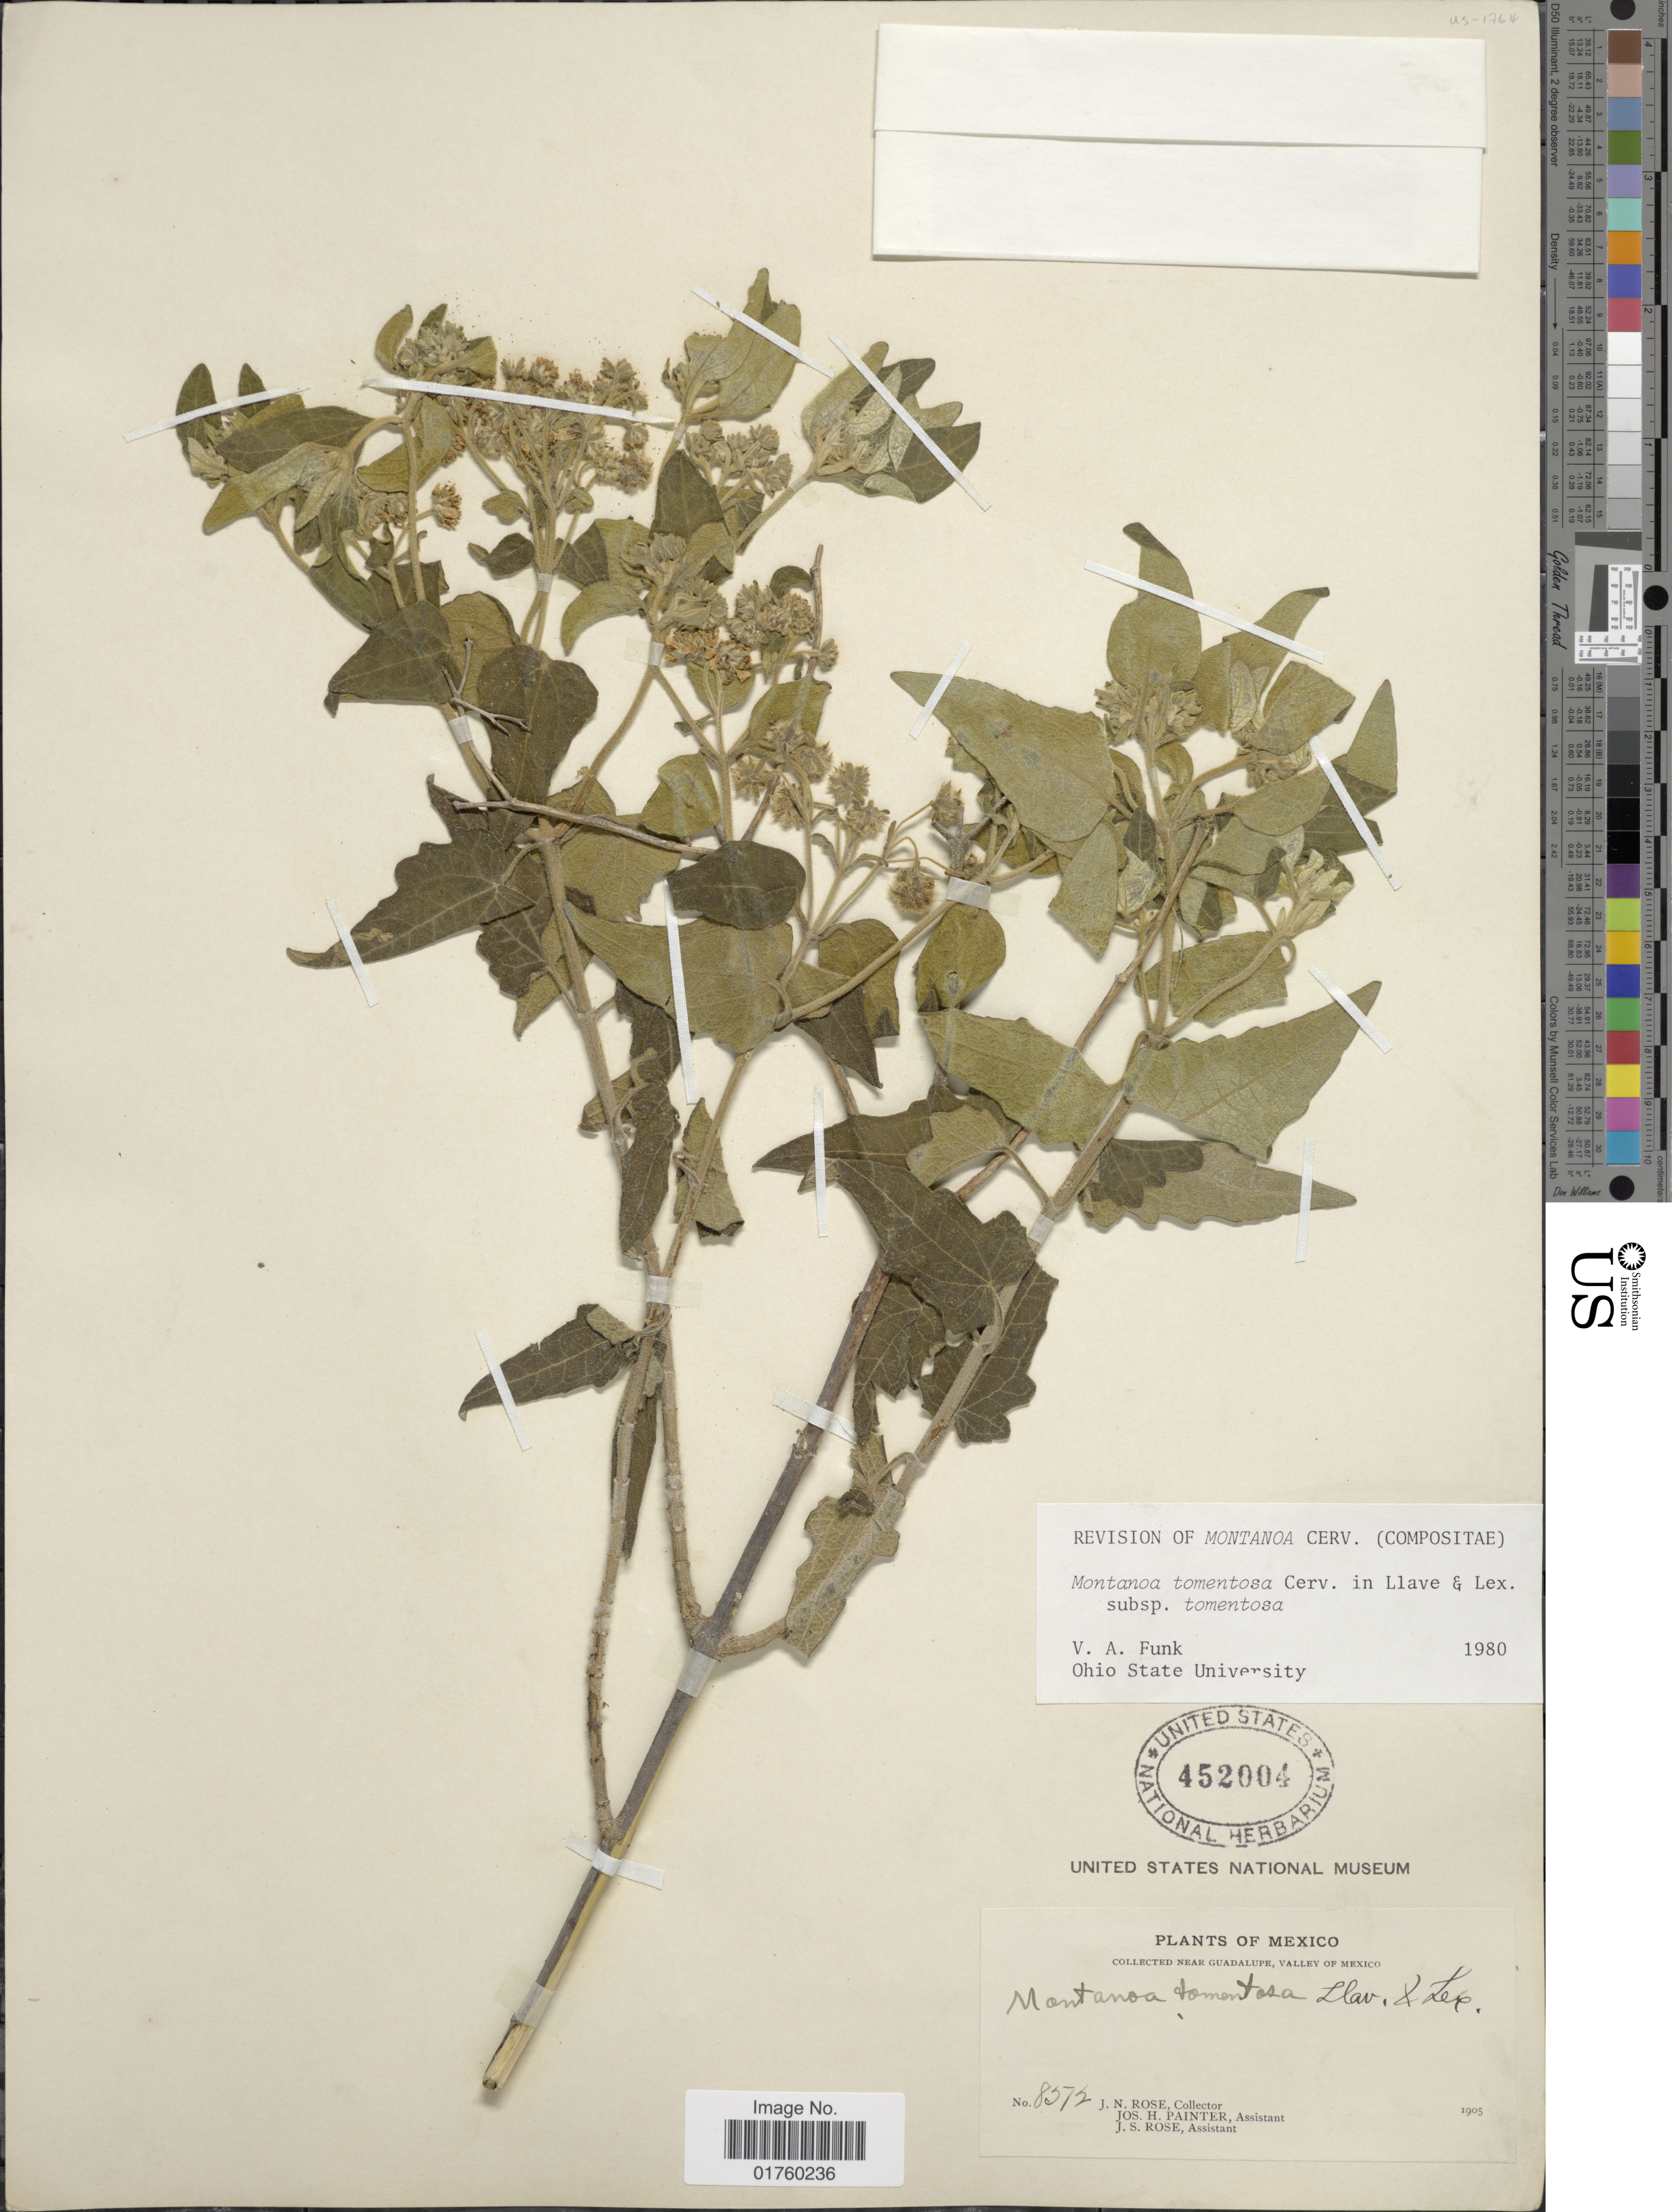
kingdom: Plantae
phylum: Tracheophyta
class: Magnoliopsida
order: Asterales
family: Asteraceae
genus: Montanoa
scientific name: Montanoa tomentosa subsp. tomentosa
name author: Cerv.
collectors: J. N. Rose, J. H. Painter & J. S. Rose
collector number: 8572*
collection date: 1905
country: Mexico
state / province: Baja California Sur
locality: Near Guadalupe, Valley of Mexico.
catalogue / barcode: US 452004